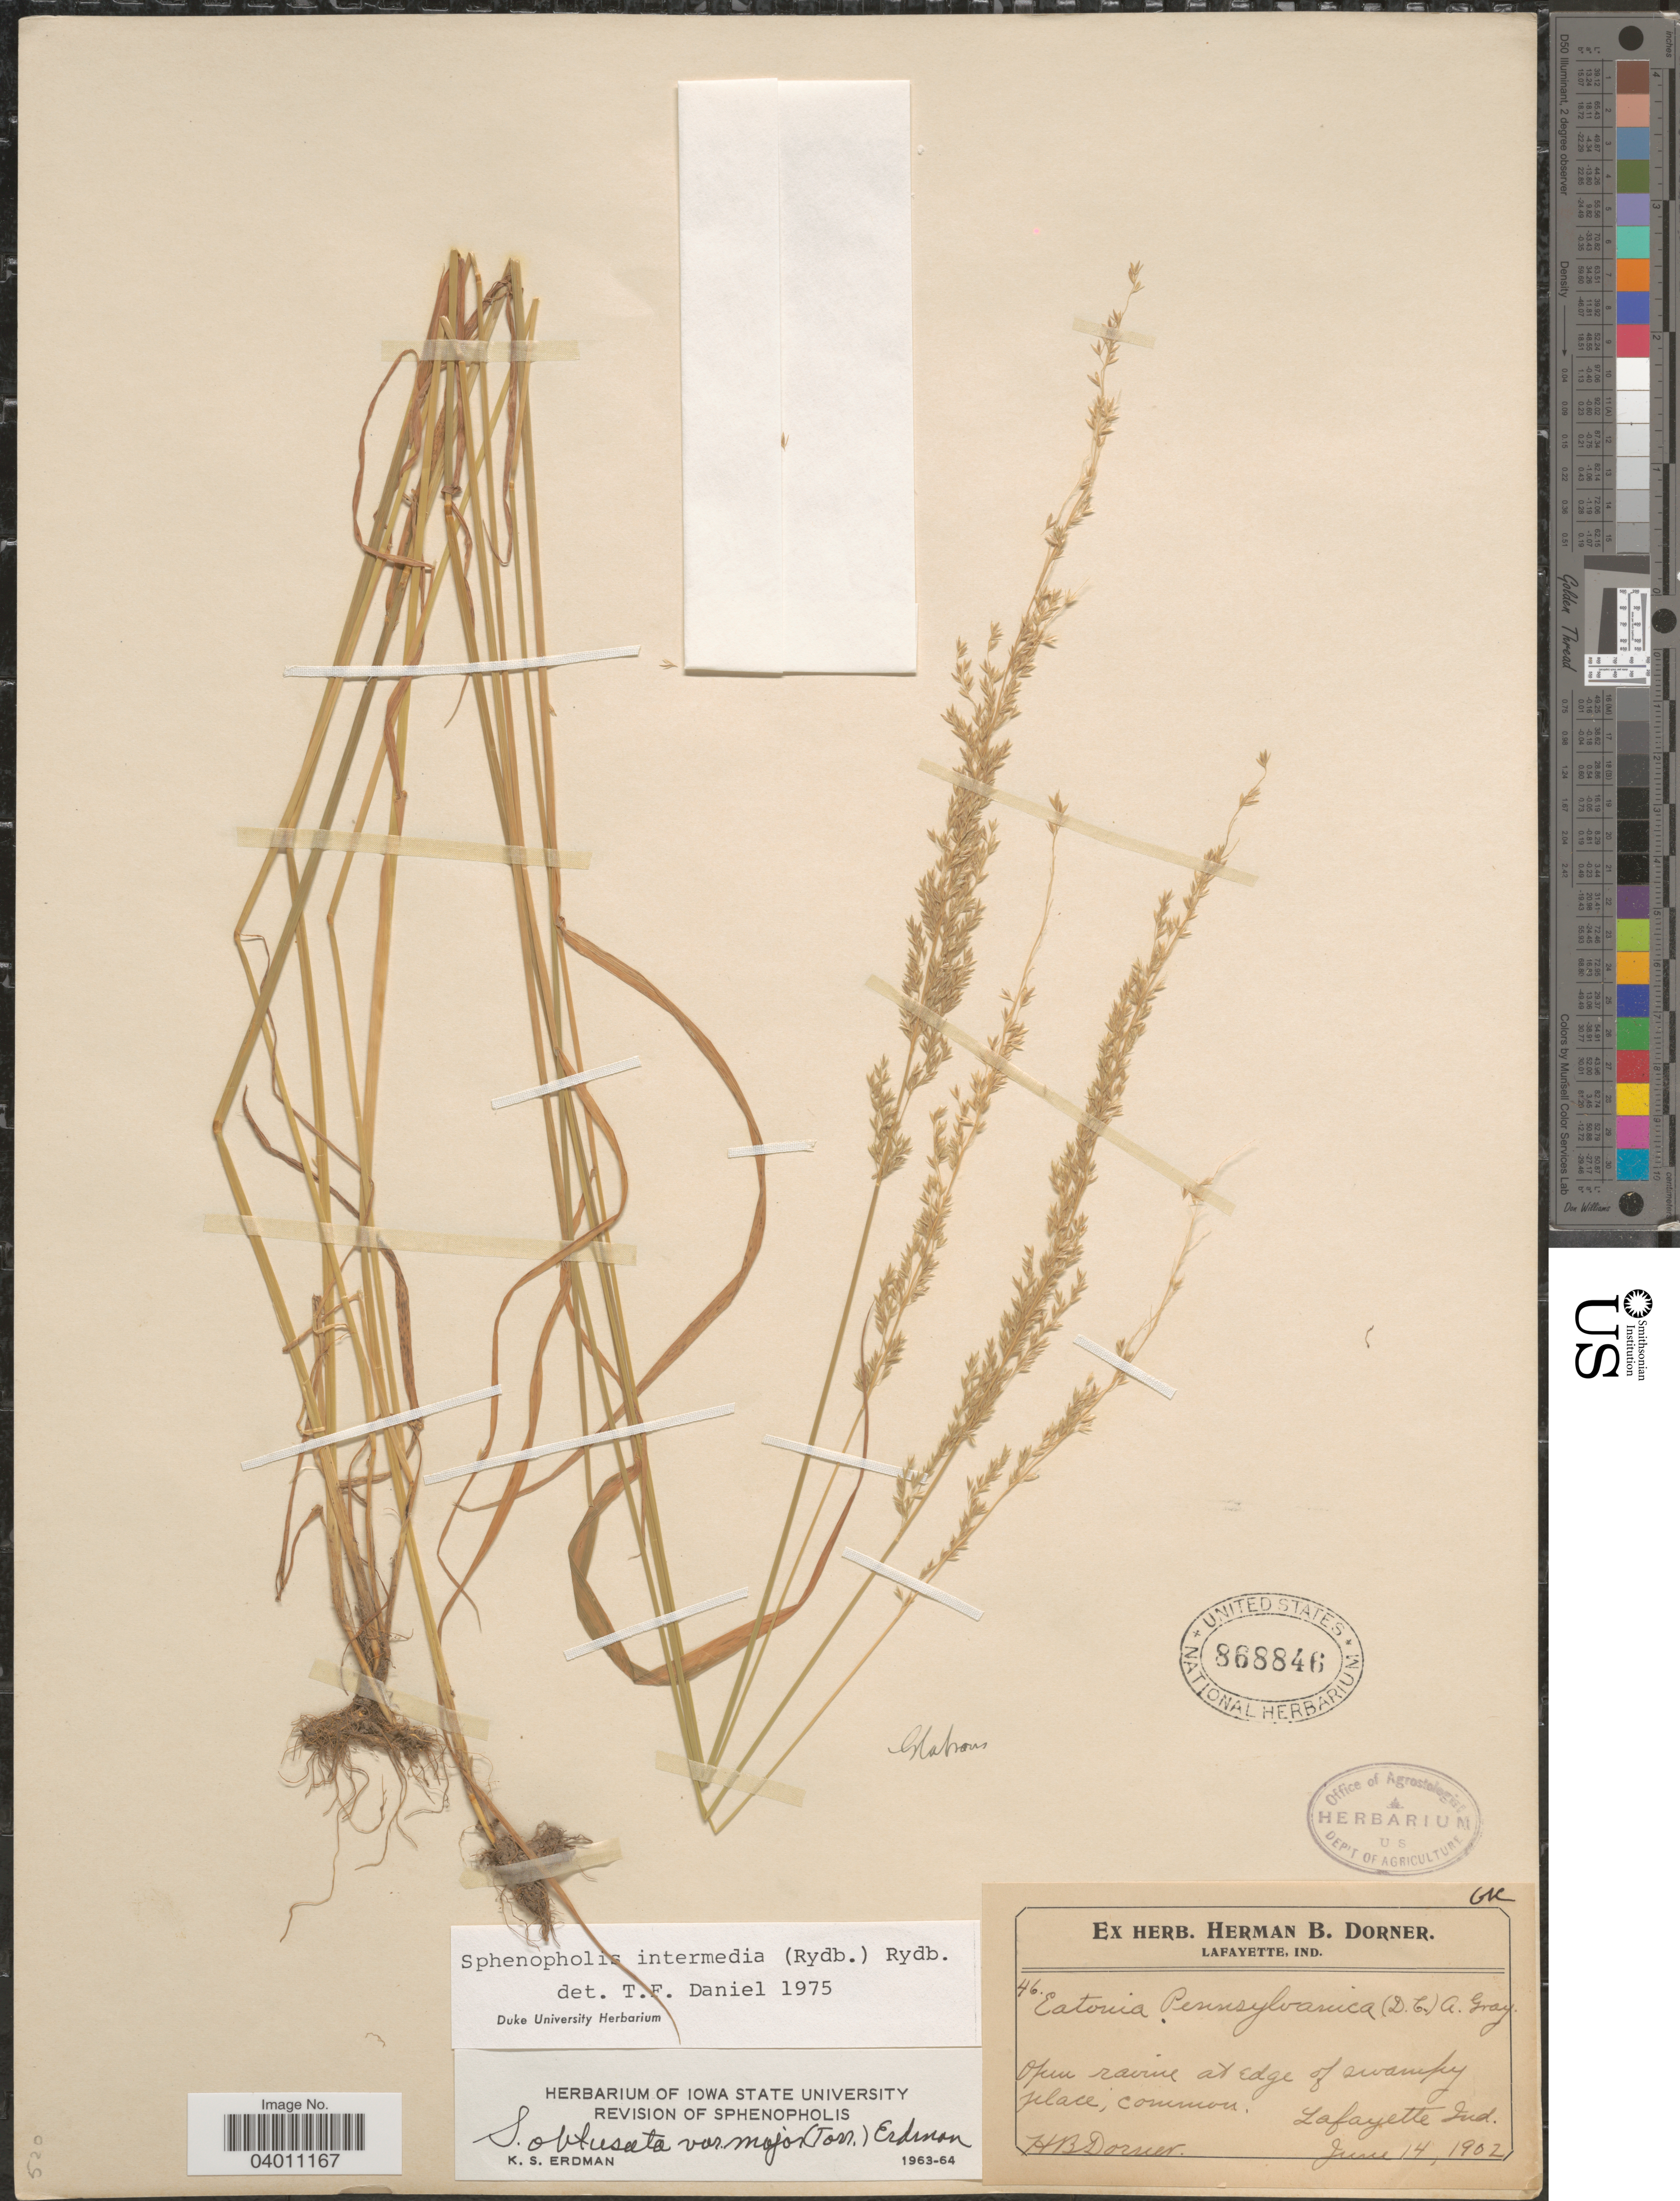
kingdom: Plantae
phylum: Tracheophyta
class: Liliopsida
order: Poales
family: Poaceae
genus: Sphenopholis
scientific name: Sphenopholis intermedia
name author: (Rydb.) Rydb.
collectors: H. Dorner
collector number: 46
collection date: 1902-06-14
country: United States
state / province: Indiana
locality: Lafayette.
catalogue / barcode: US 868846